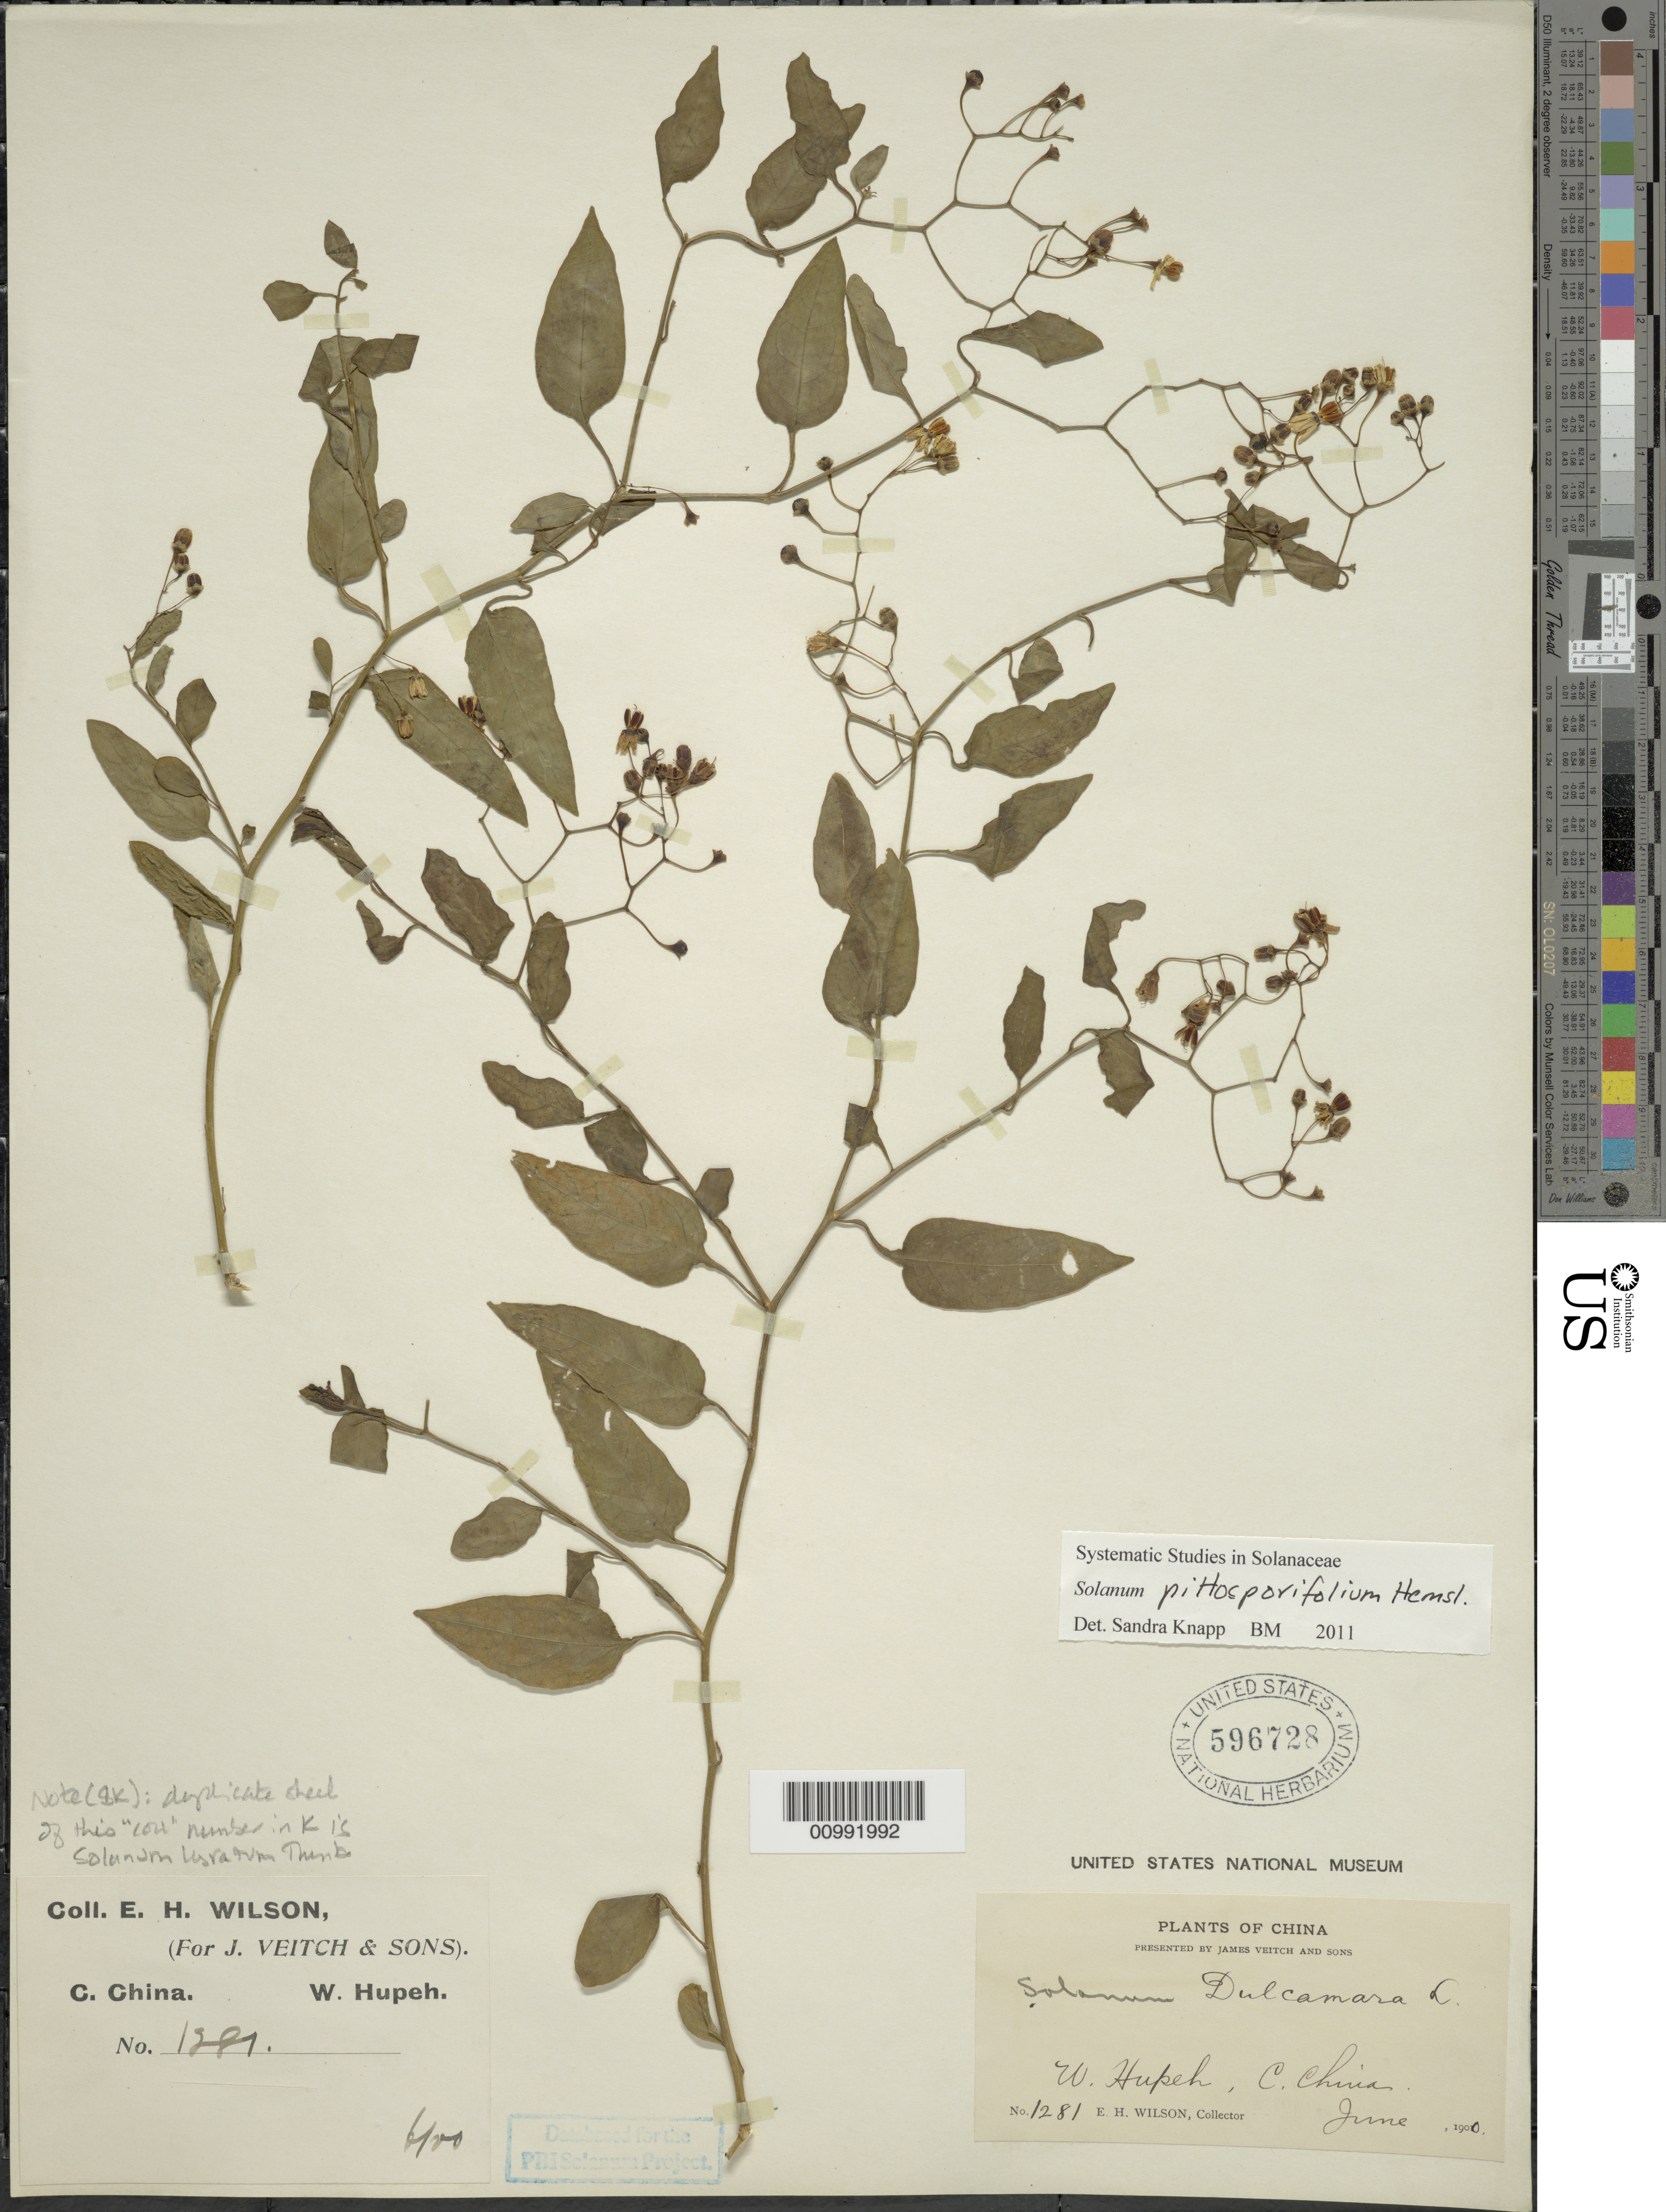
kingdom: Plantae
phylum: Tracheophyta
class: Magnoliopsida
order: Solanales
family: Solanaceae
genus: Solanum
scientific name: Solanum pittosporifolium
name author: Hemsl.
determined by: Knapp, S. D.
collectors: E. H. Wilson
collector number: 1281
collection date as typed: Jun 1900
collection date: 1900-06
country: China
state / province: Hubei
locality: W. Hupeh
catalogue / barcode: US 596728